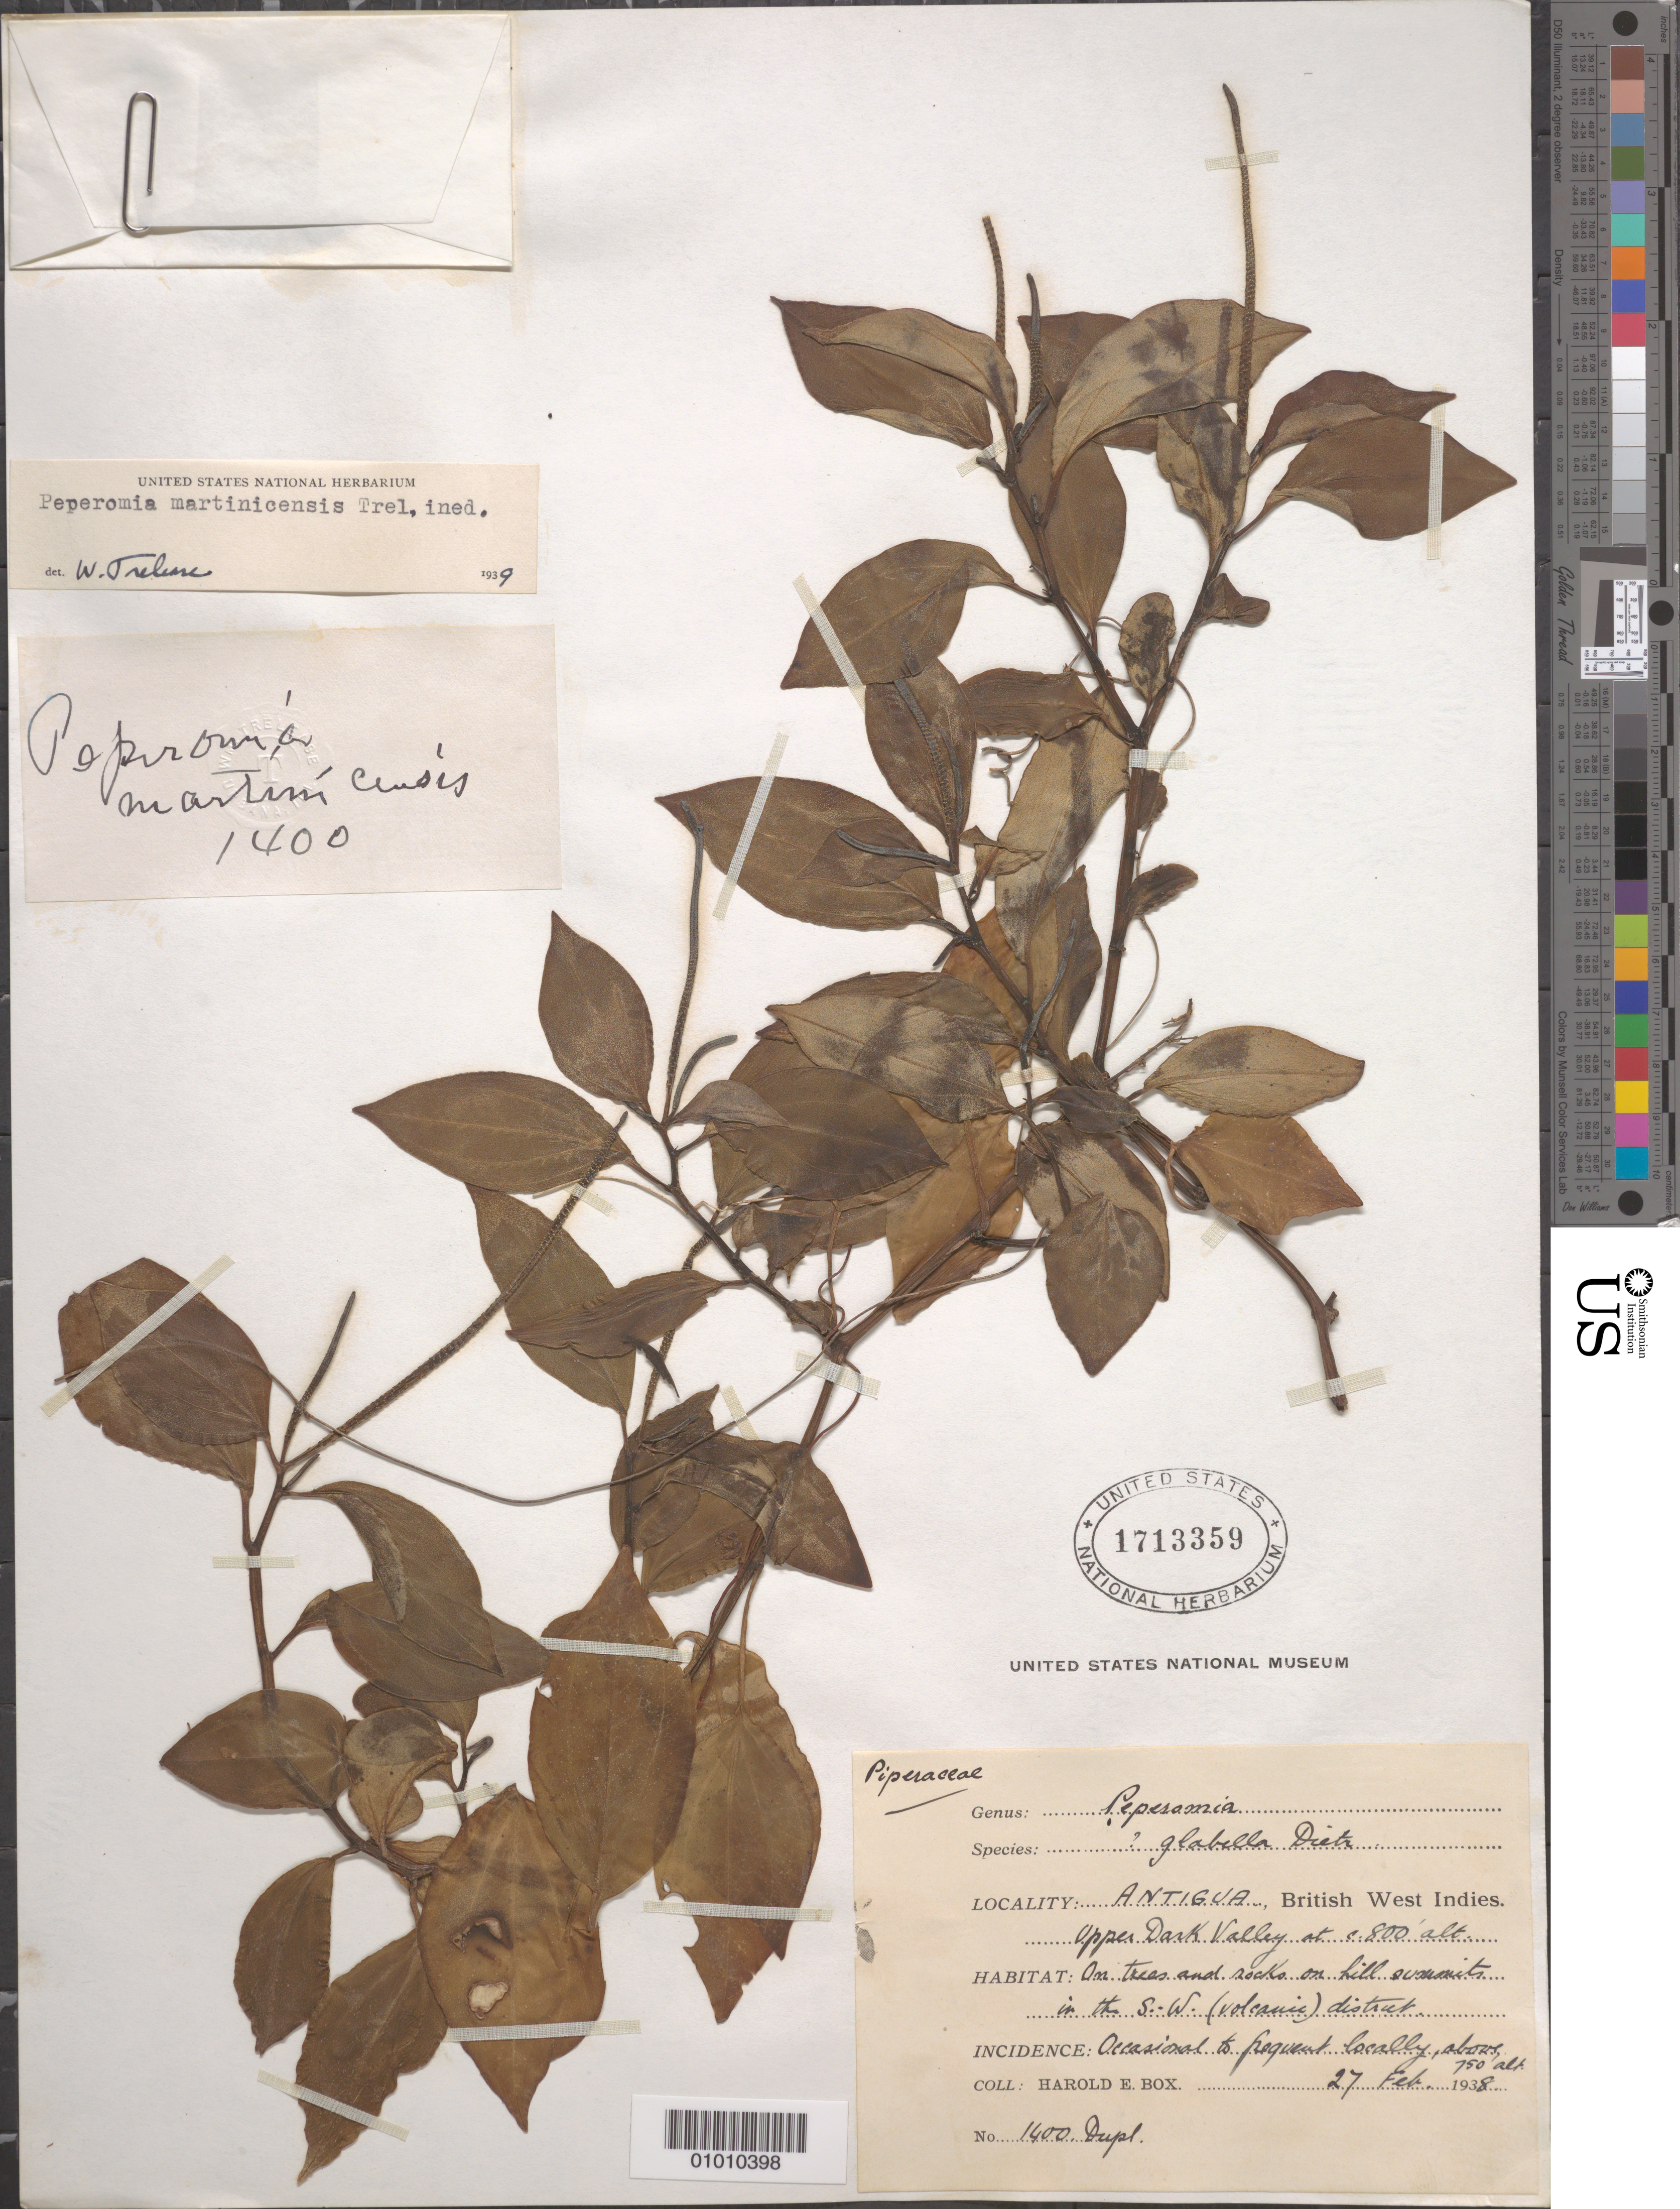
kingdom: Plantae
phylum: Tracheophyta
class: Magnoliopsida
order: Piperales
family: Piperaceae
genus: Peperomia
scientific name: Peperomia martinicensis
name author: Trel.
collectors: H. E. Box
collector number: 1400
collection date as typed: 27 Feb 1938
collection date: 1938-02-27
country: Antigua and Barbuda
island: Antigua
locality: Upper Dark valley on trees and rocks on hill summit in SW district.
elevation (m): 244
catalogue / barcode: US 1713359